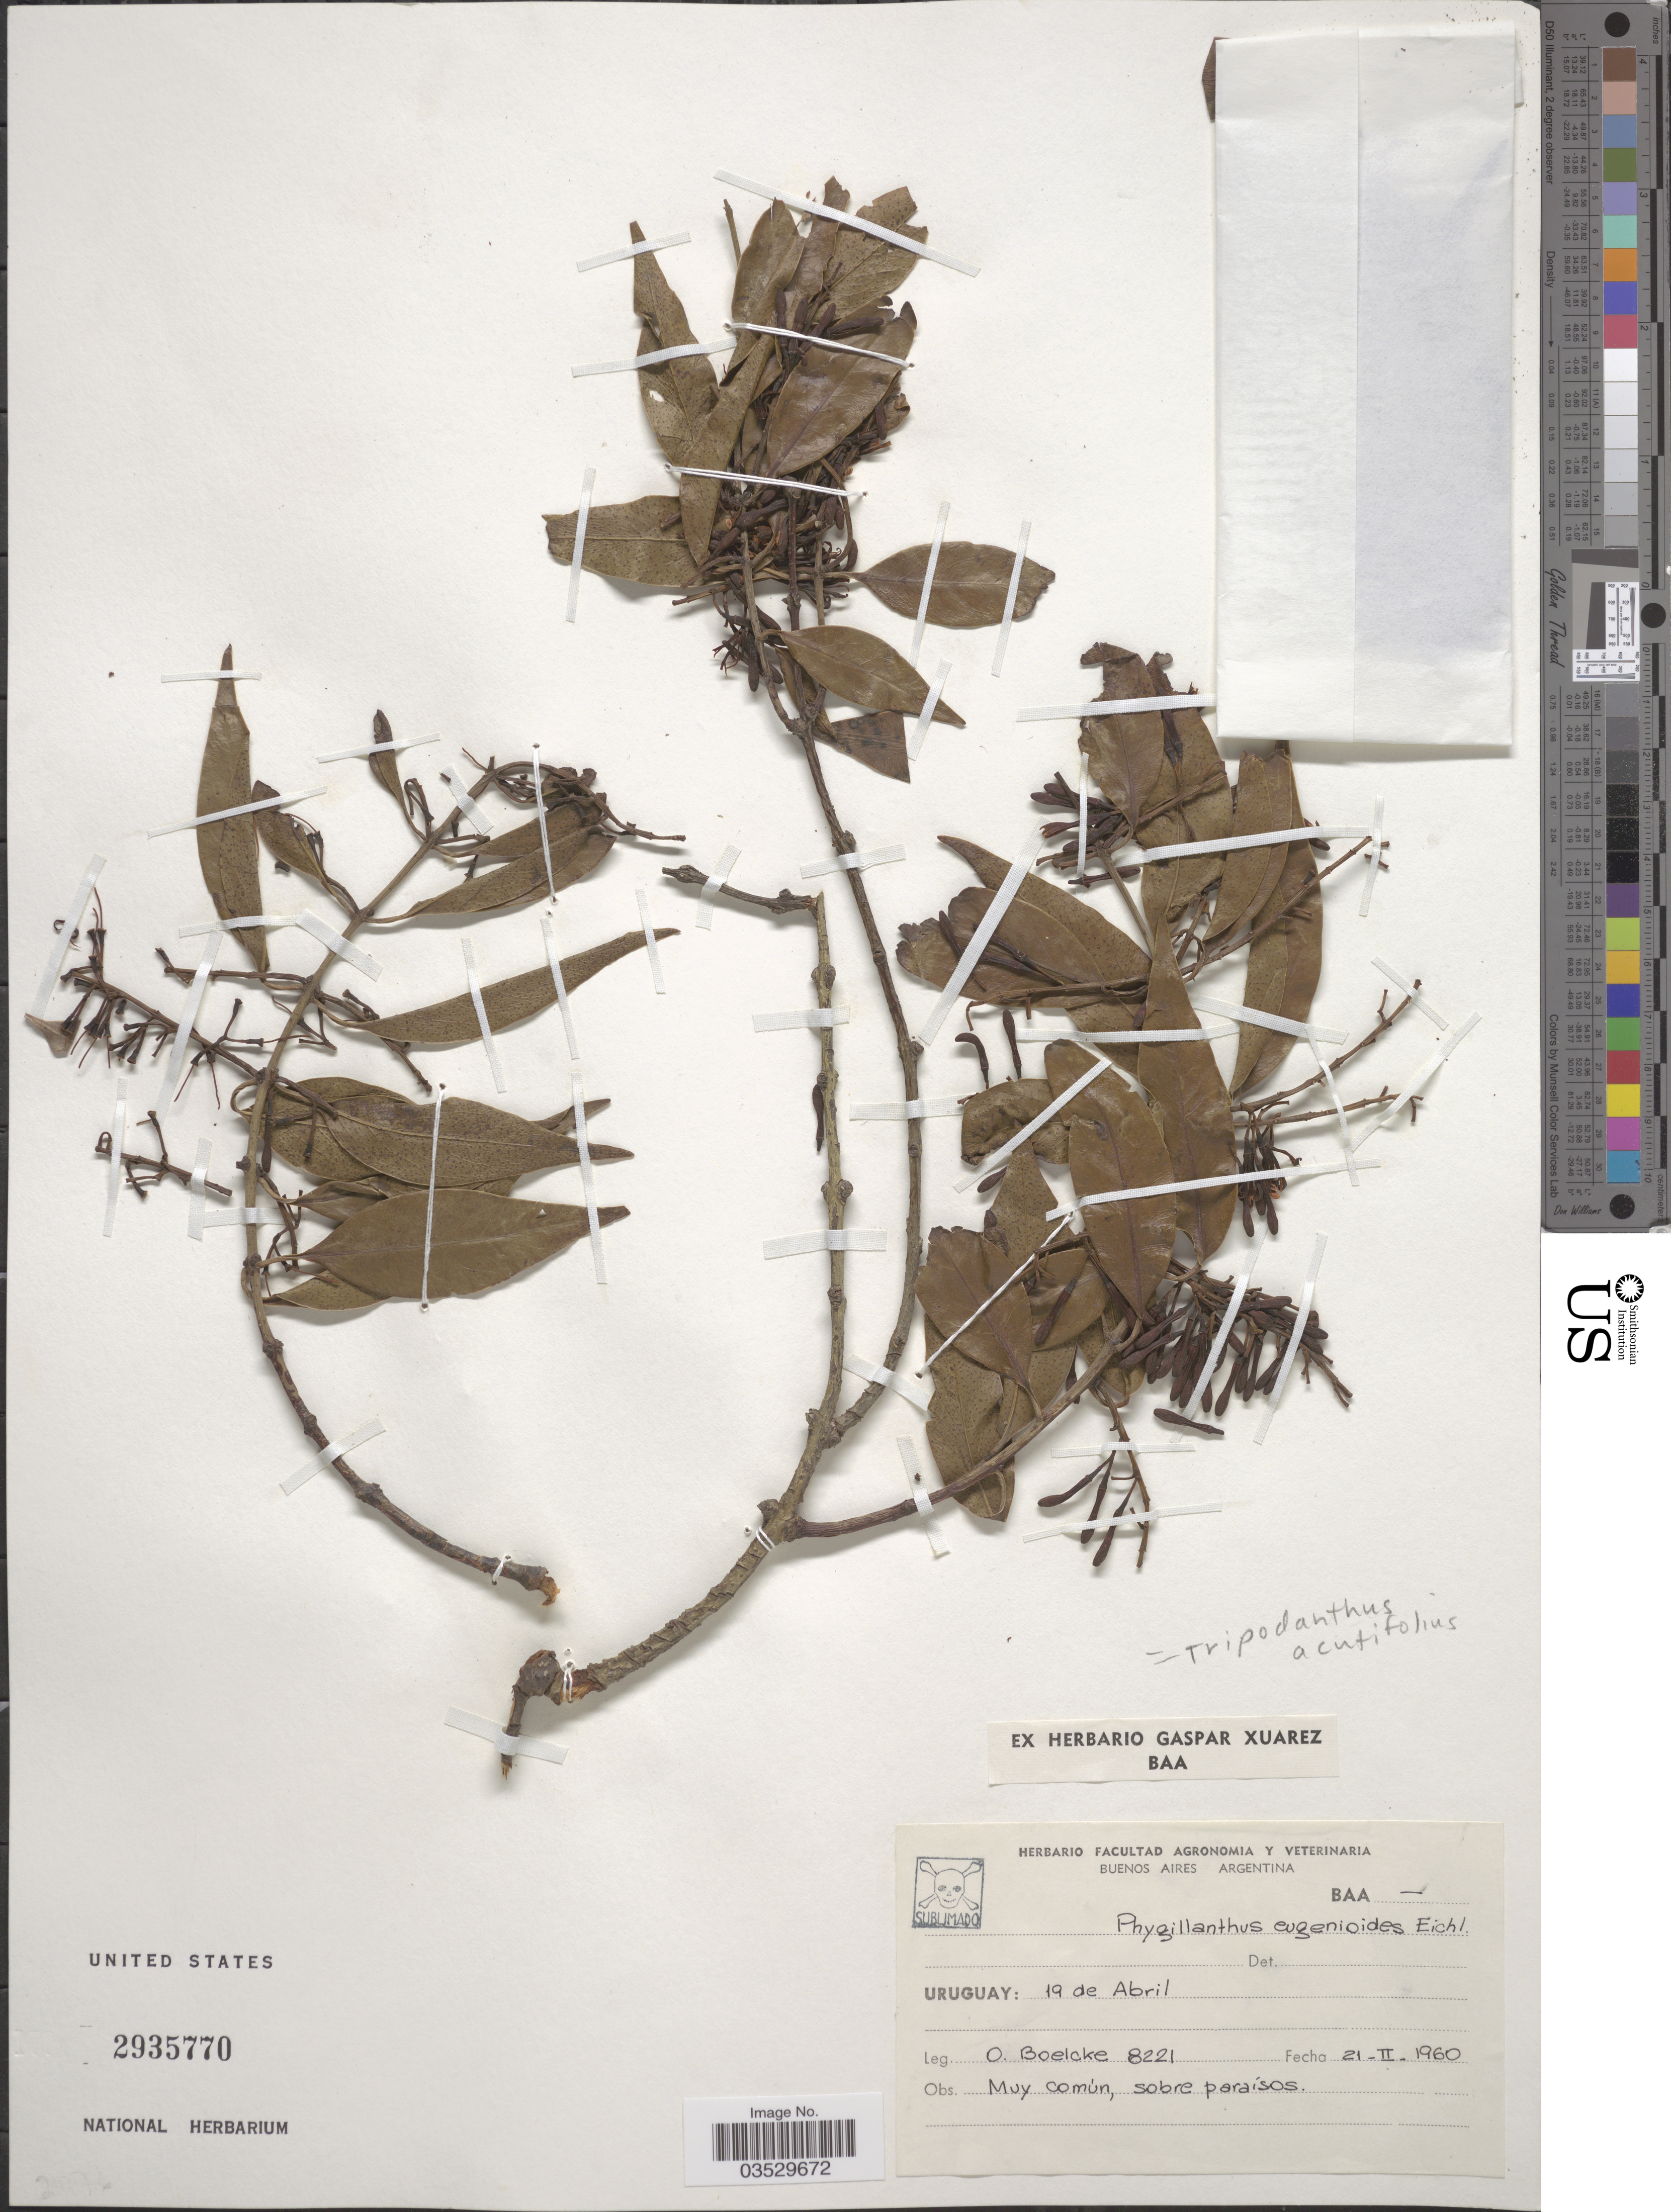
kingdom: Plantae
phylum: Tracheophyta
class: Magnoliopsida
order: Santalales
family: Loranthaceae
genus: Tripodanthus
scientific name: Tripodanthus acutifolius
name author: Tiegh.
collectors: O. Boelcke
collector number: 8221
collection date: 1960-02-21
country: Uruguay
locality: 19 de Abril.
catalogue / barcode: US 2935770